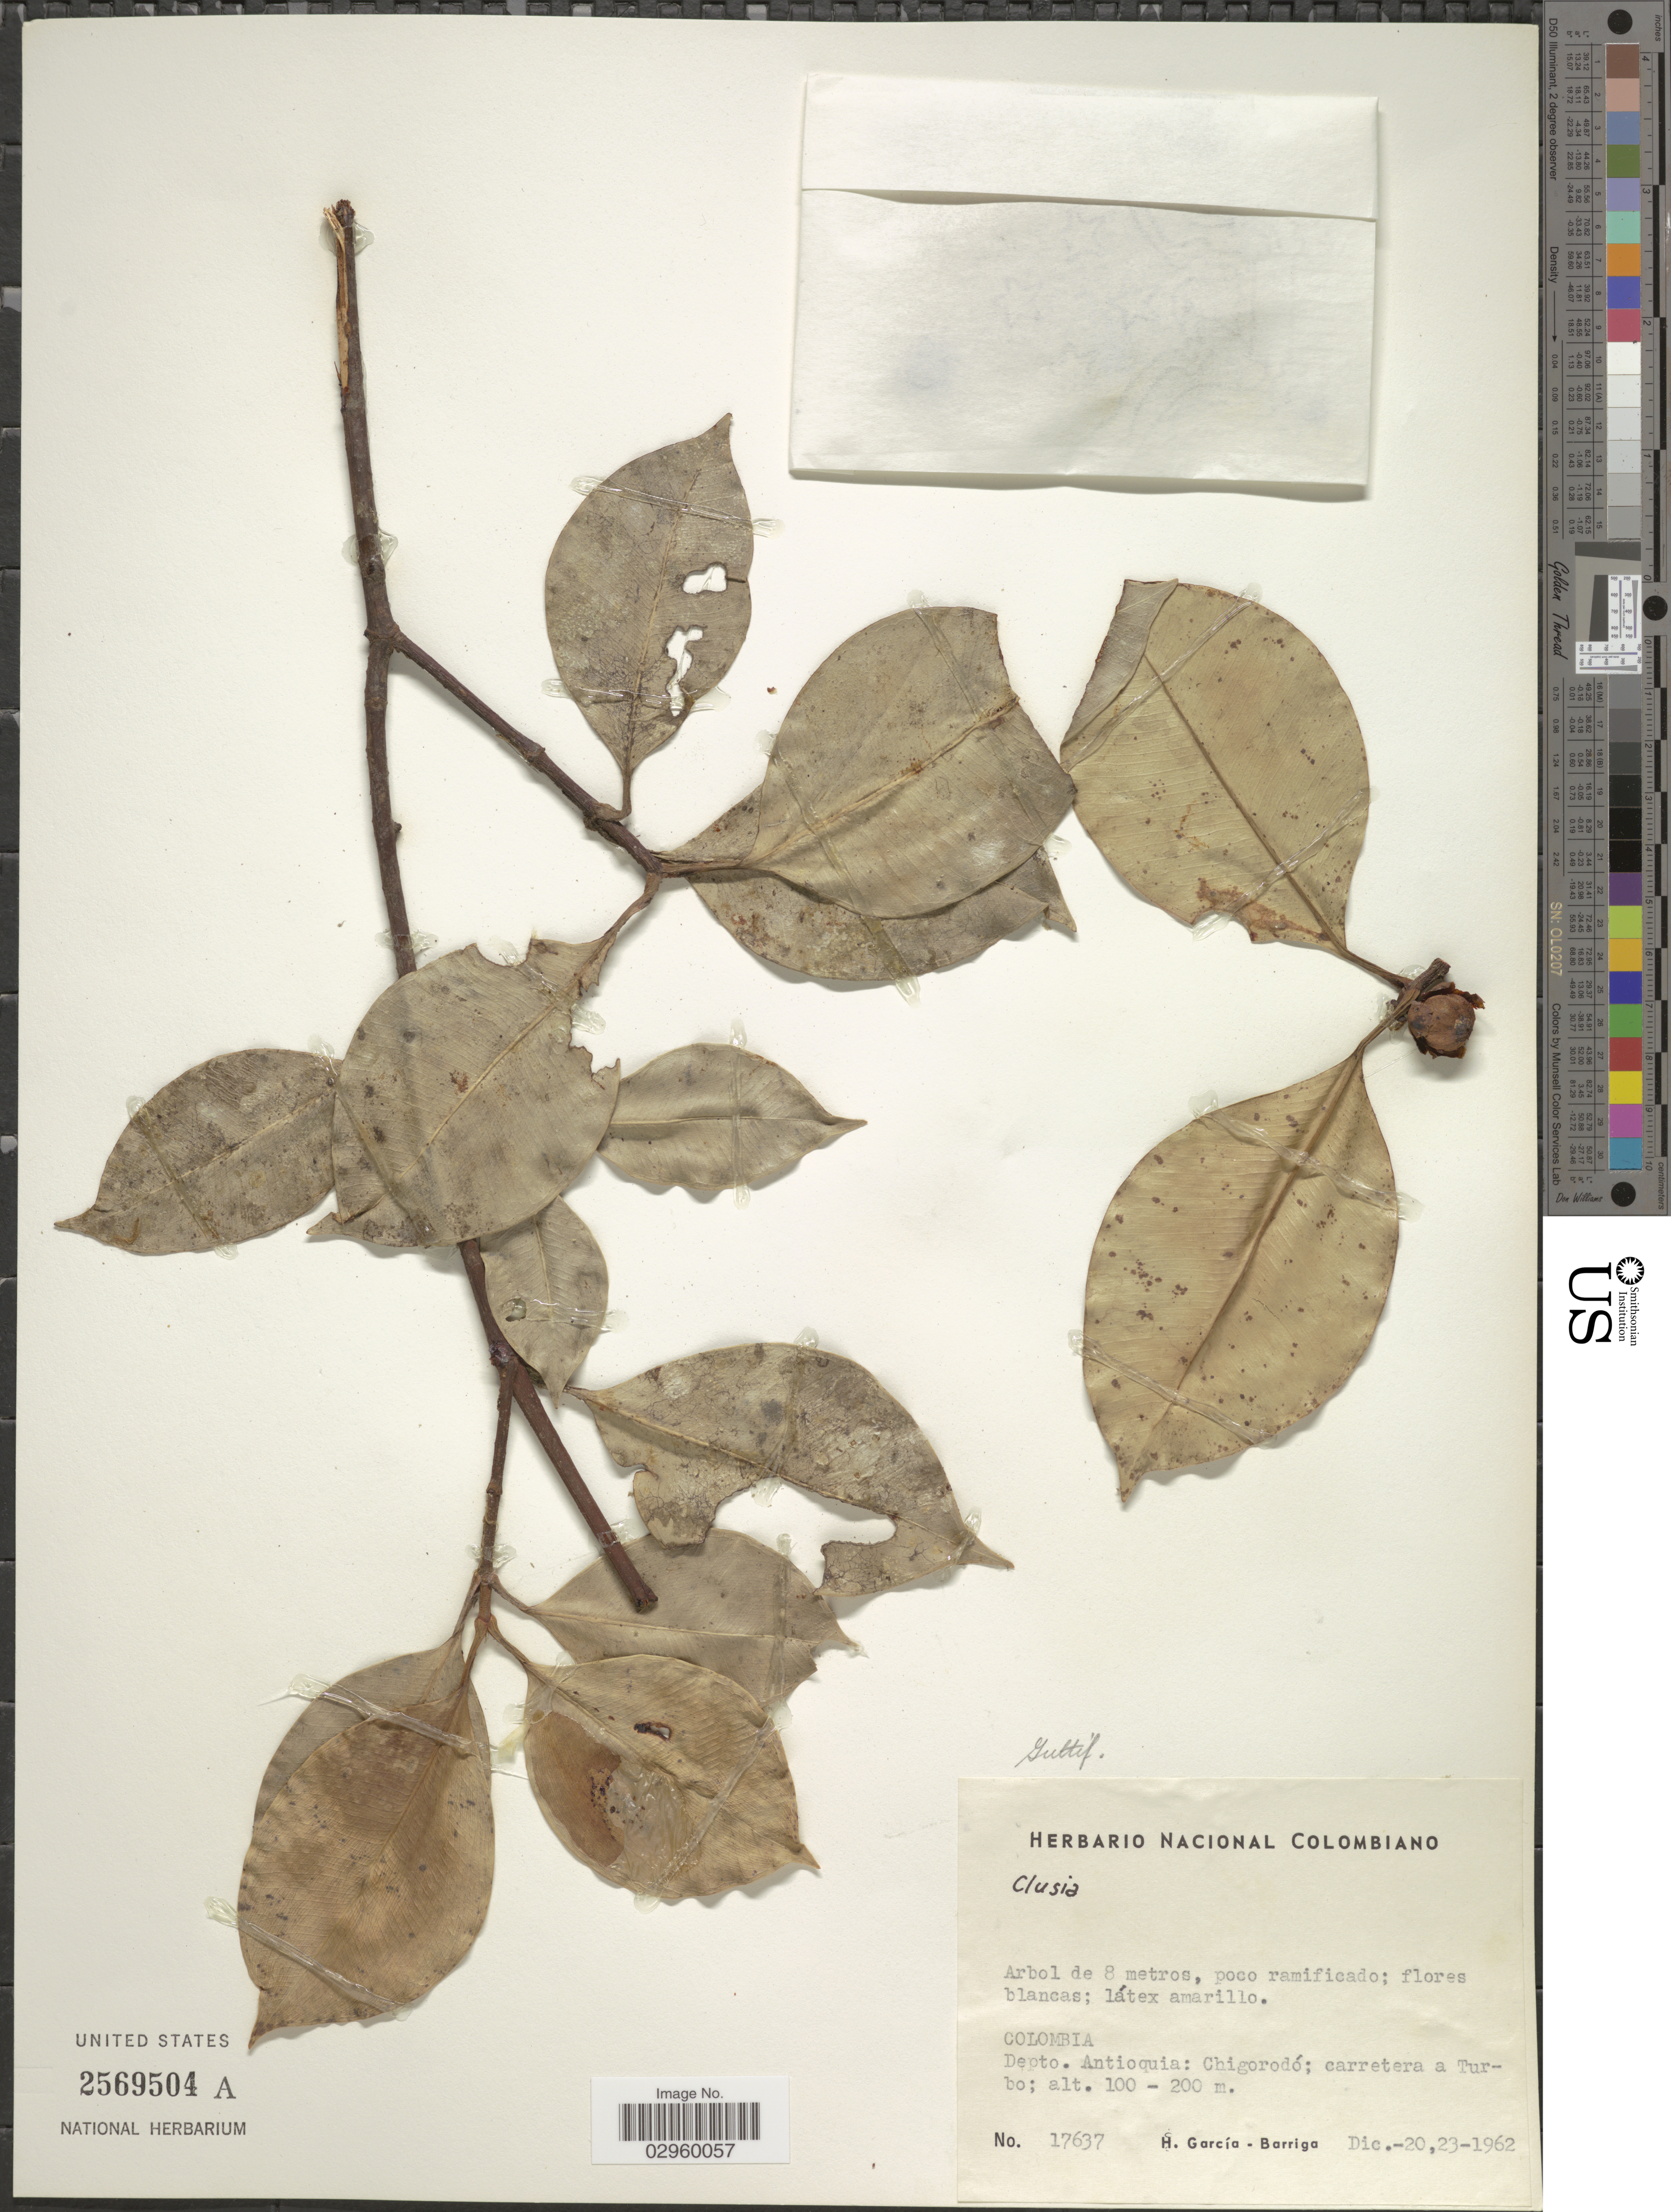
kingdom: Plantae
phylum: Tracheophyta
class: Magnoliopsida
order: Malpighiales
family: Clusiaceae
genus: Clusia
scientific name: Clusia sp.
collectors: H. García Barriga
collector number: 17637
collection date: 1962-12-20/1962-12-23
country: Colombia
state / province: Antioquia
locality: Chigorodó: carretera a Turbo.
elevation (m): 100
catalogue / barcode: US 2569504A